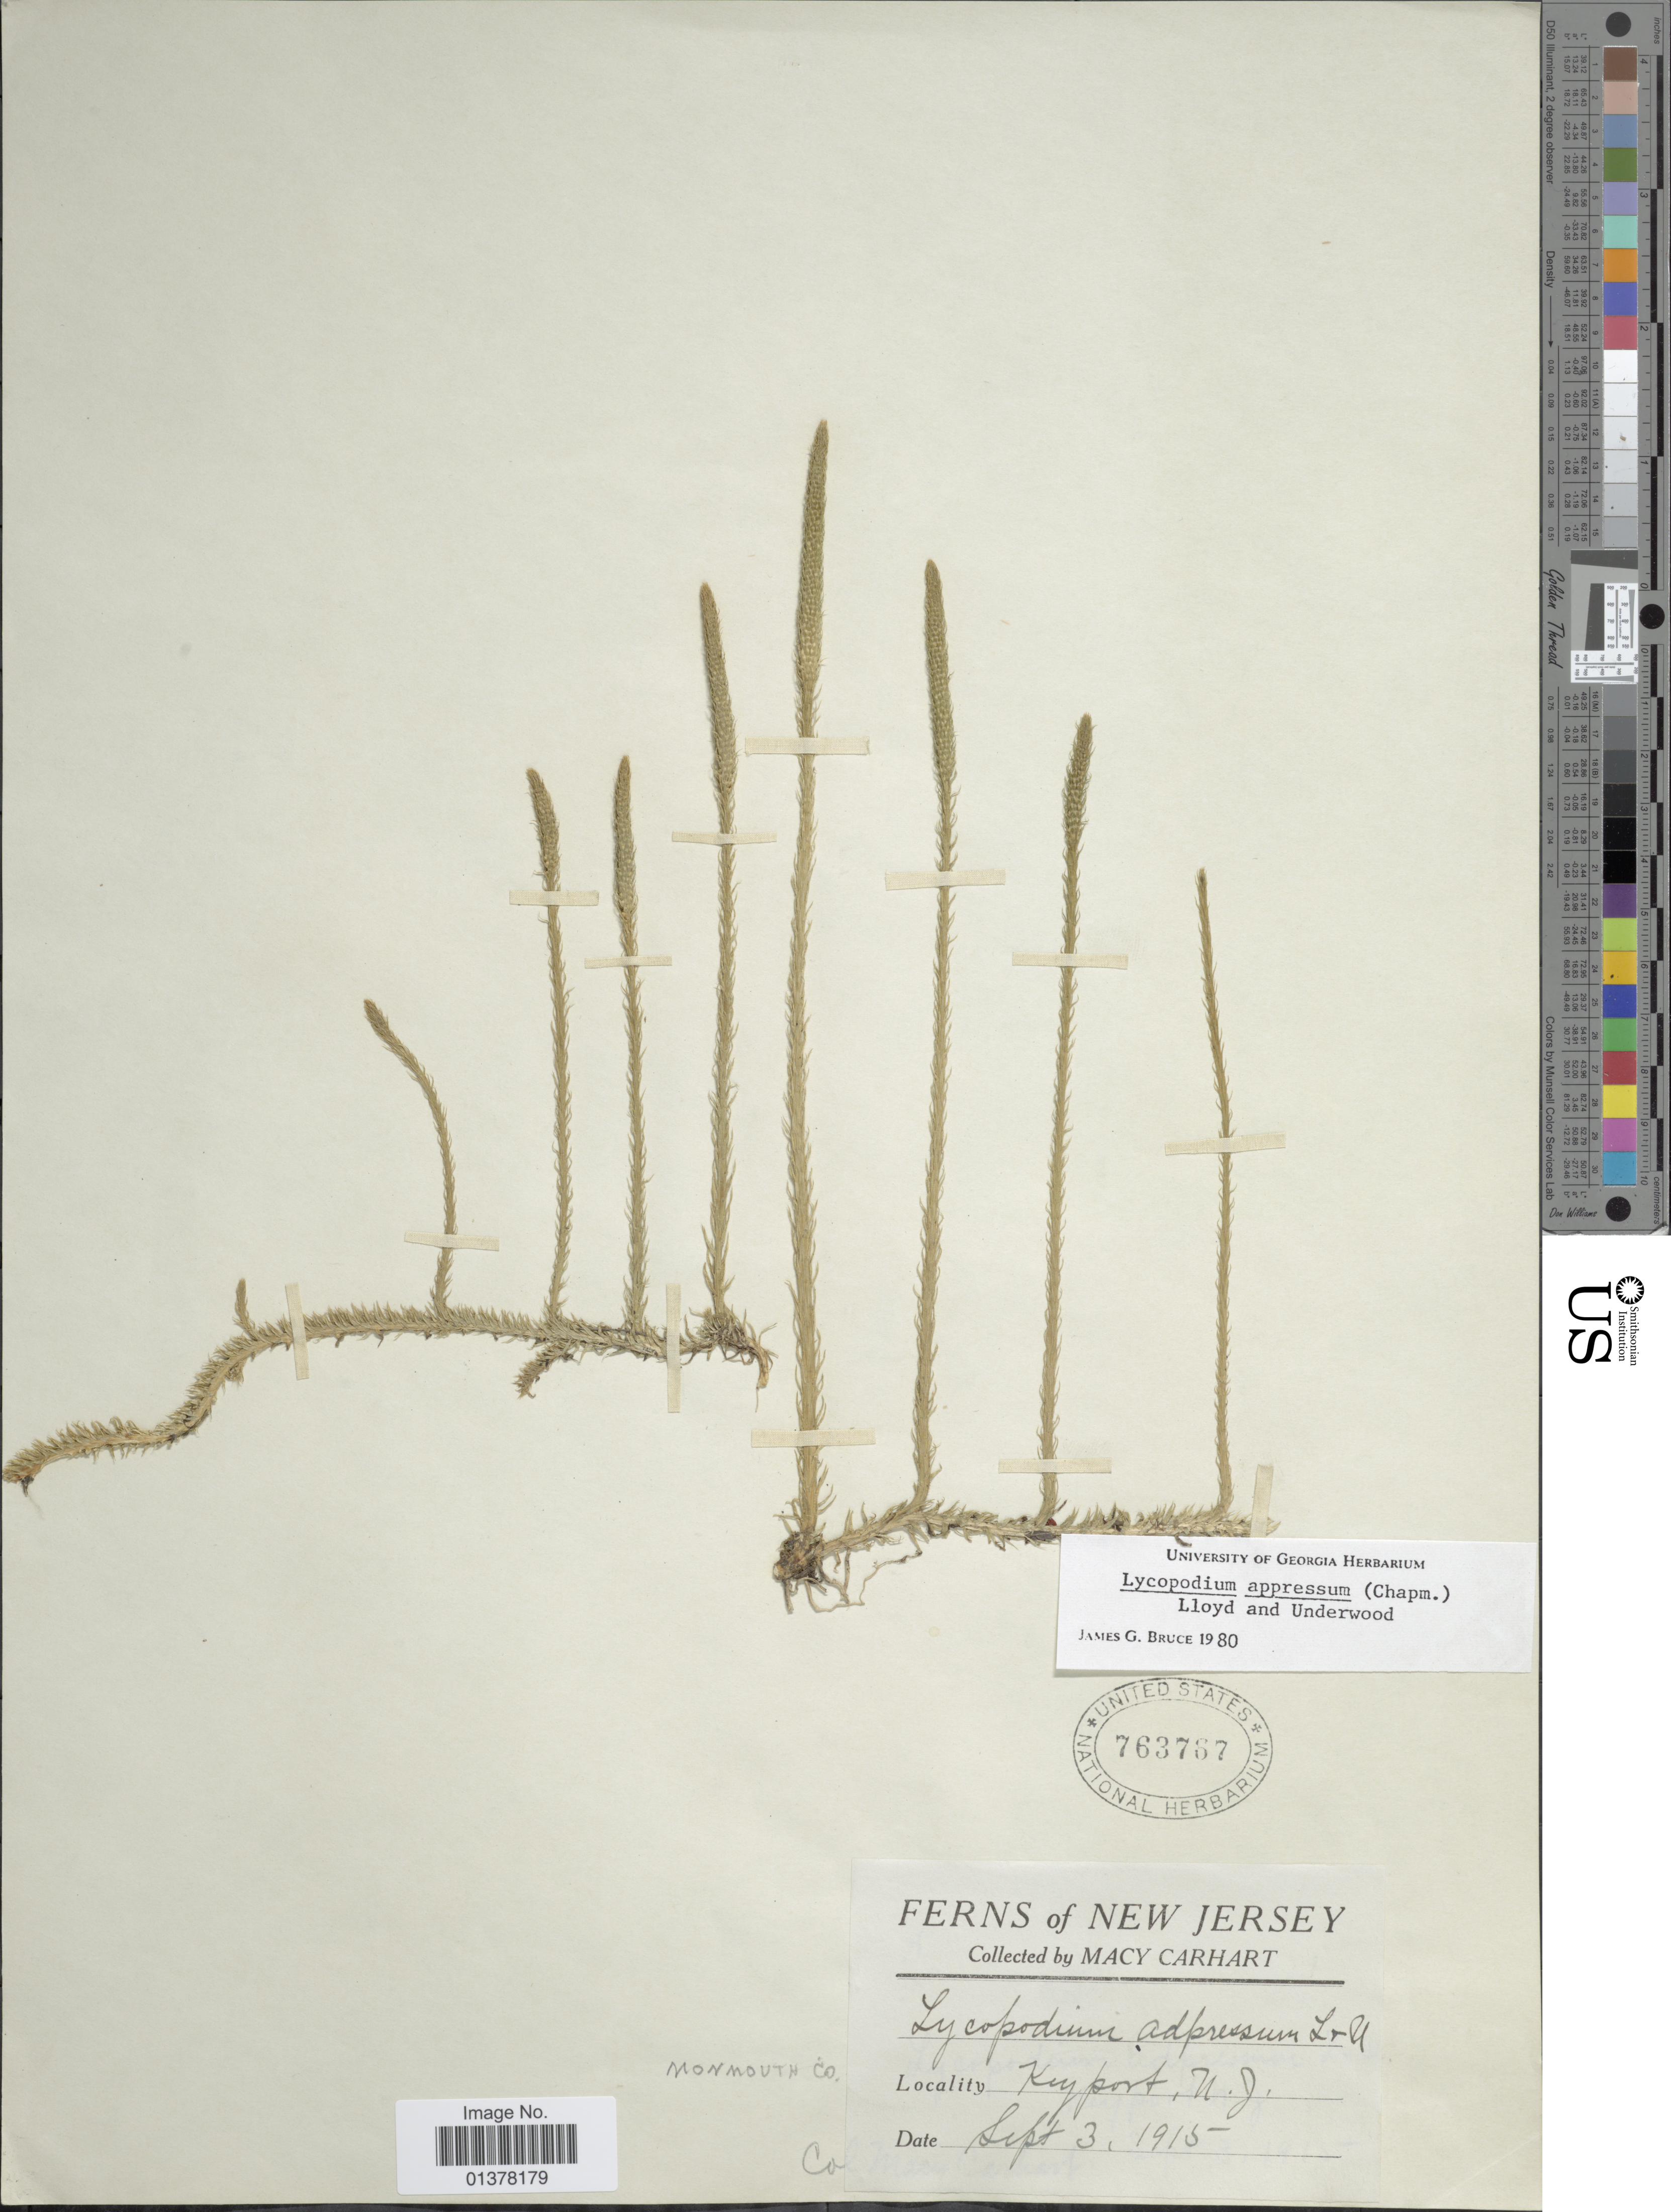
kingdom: Plantae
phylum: Tracheophyta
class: Lycopodiopsida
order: Lycopodiales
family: Lycopodiaceae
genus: Lycopodiella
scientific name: Lycopodiella appressa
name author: (Chapm.) Cranfill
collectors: M. Carhart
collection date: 1915-09-03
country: United States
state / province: New Jersey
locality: Keyport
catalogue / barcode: US 763767